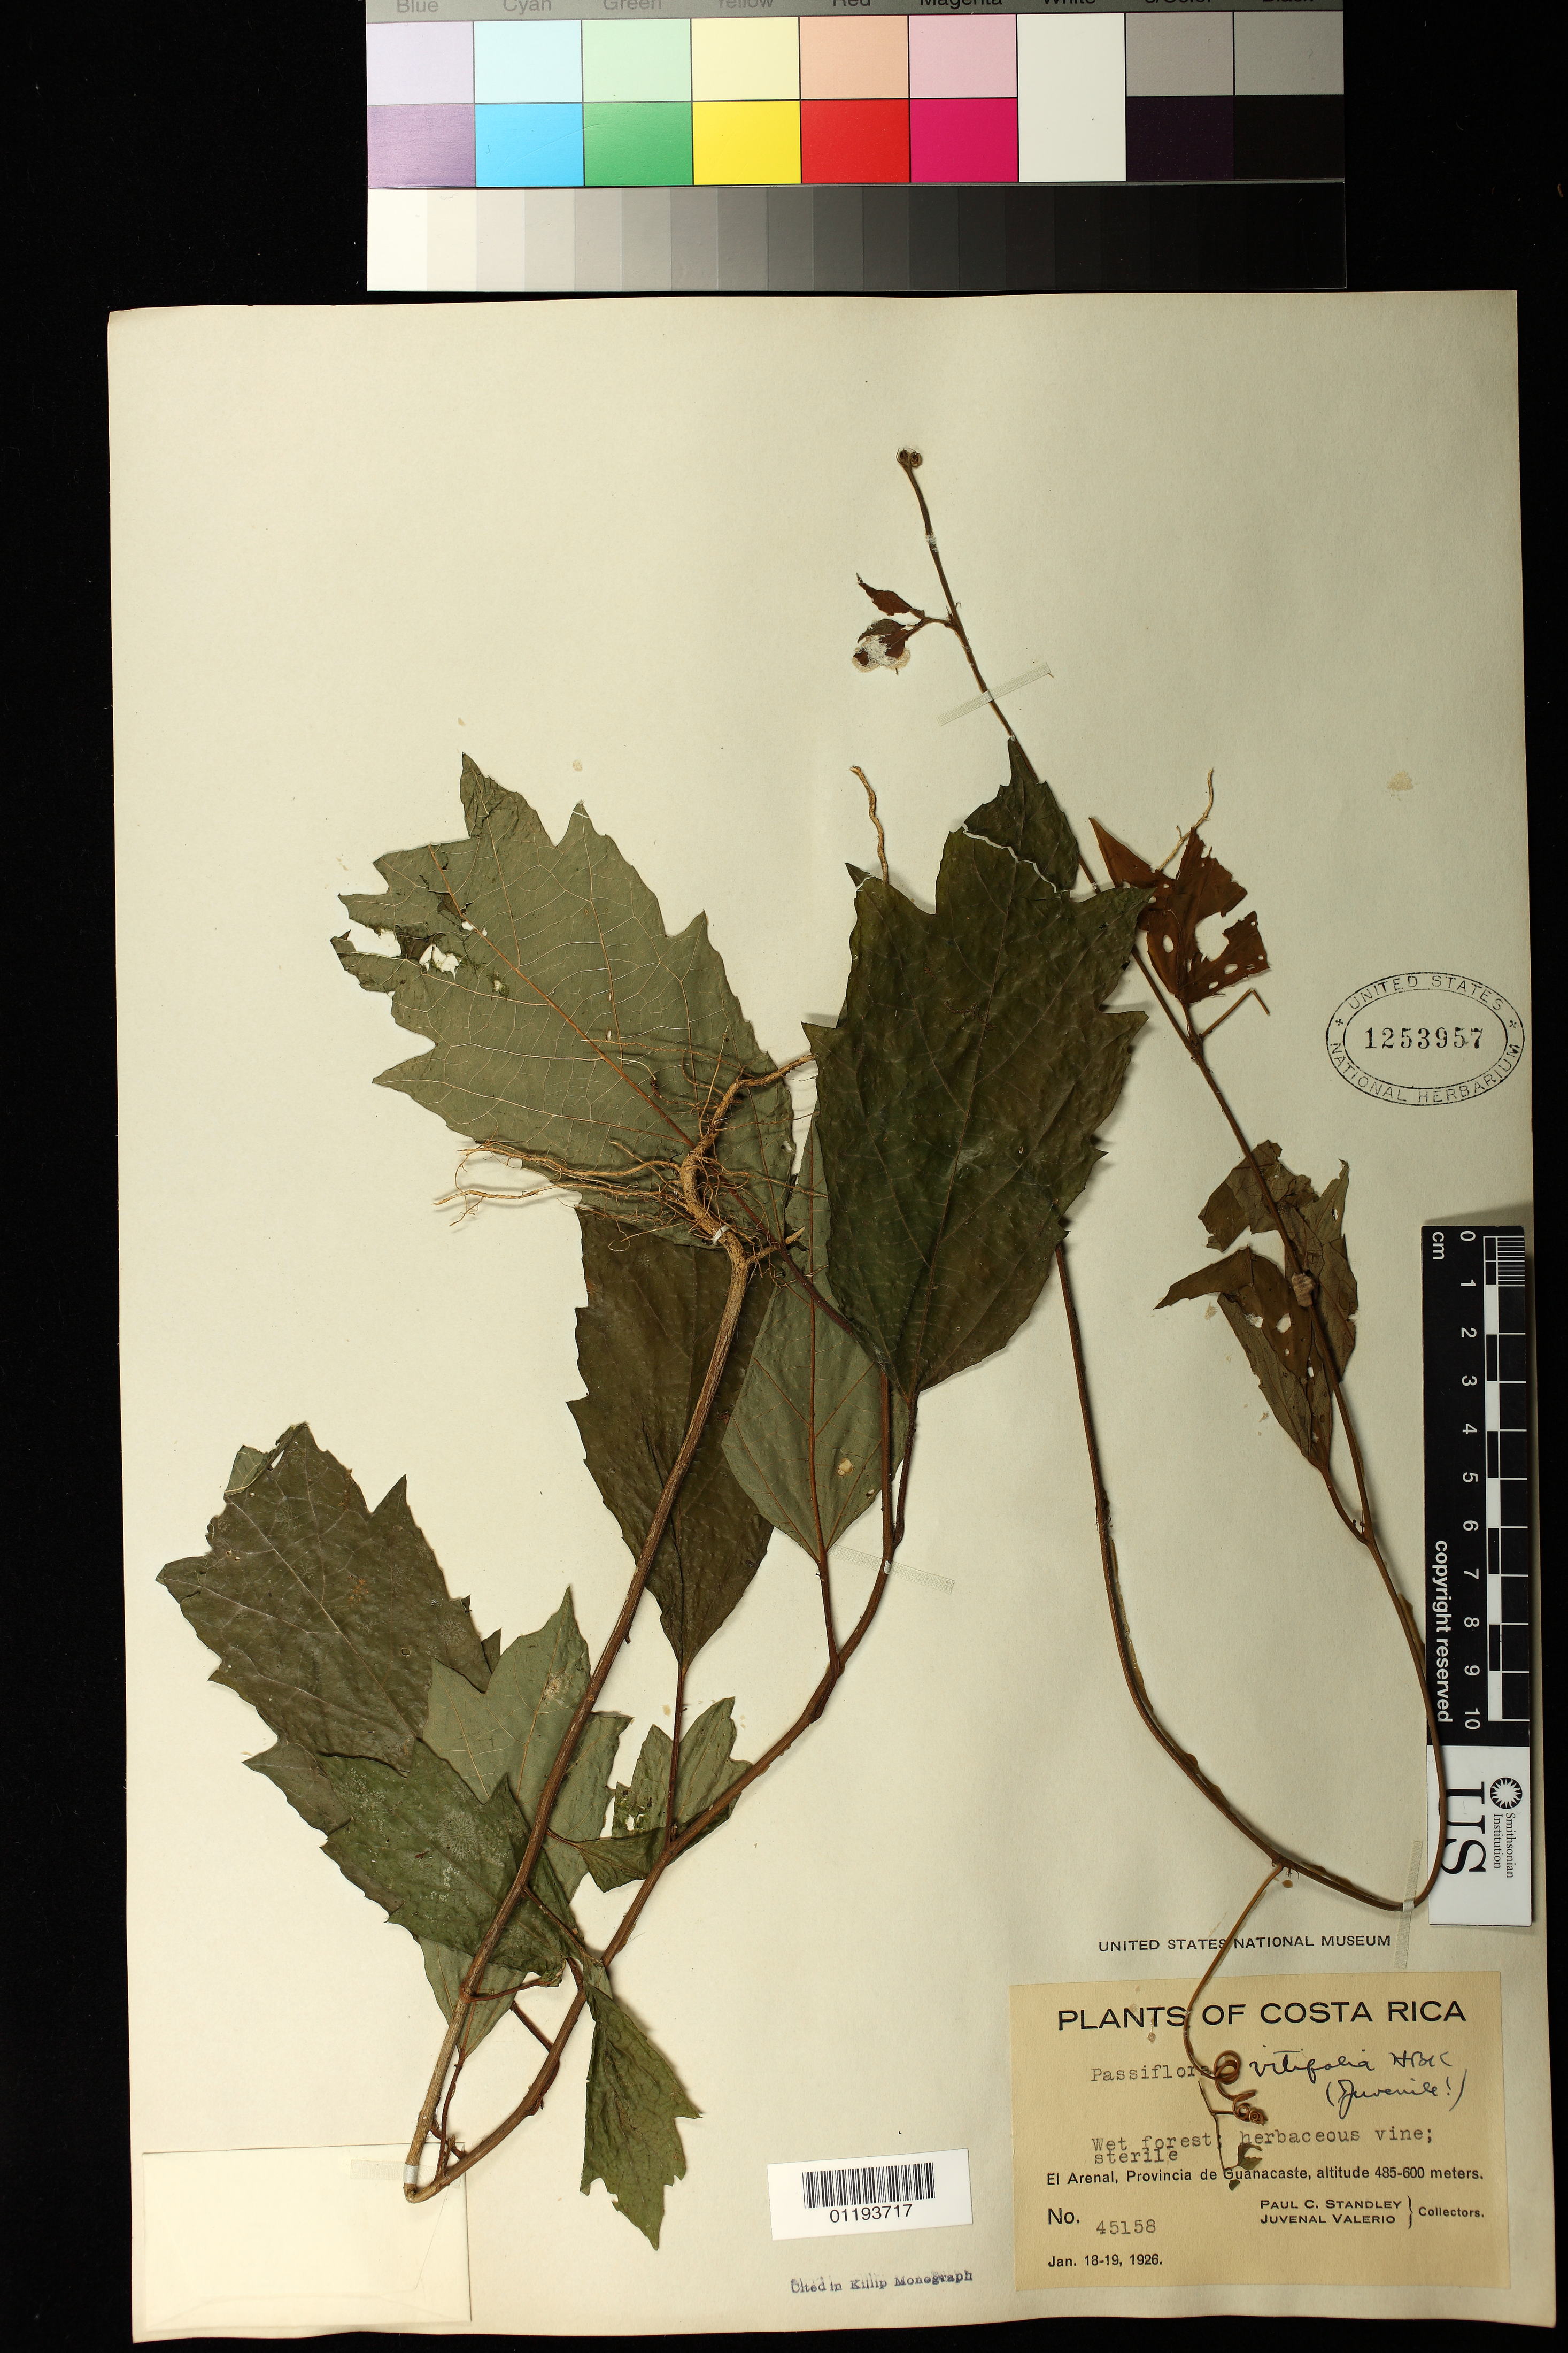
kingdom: Plantae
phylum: Tracheophyta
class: Magnoliopsida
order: Malpighiales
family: Passifloraceae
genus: Passiflora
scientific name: Passiflora vitifolia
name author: Kunth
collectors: P. C. Standley & J. Valerio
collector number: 45158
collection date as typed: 1926 Jan 18 1926 Jan 19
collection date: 1926-01-18/1926-01-19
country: Costa Rica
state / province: Guanacaste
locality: El Arenal, Provincia de Guanacaste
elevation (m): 485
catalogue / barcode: US 1253957